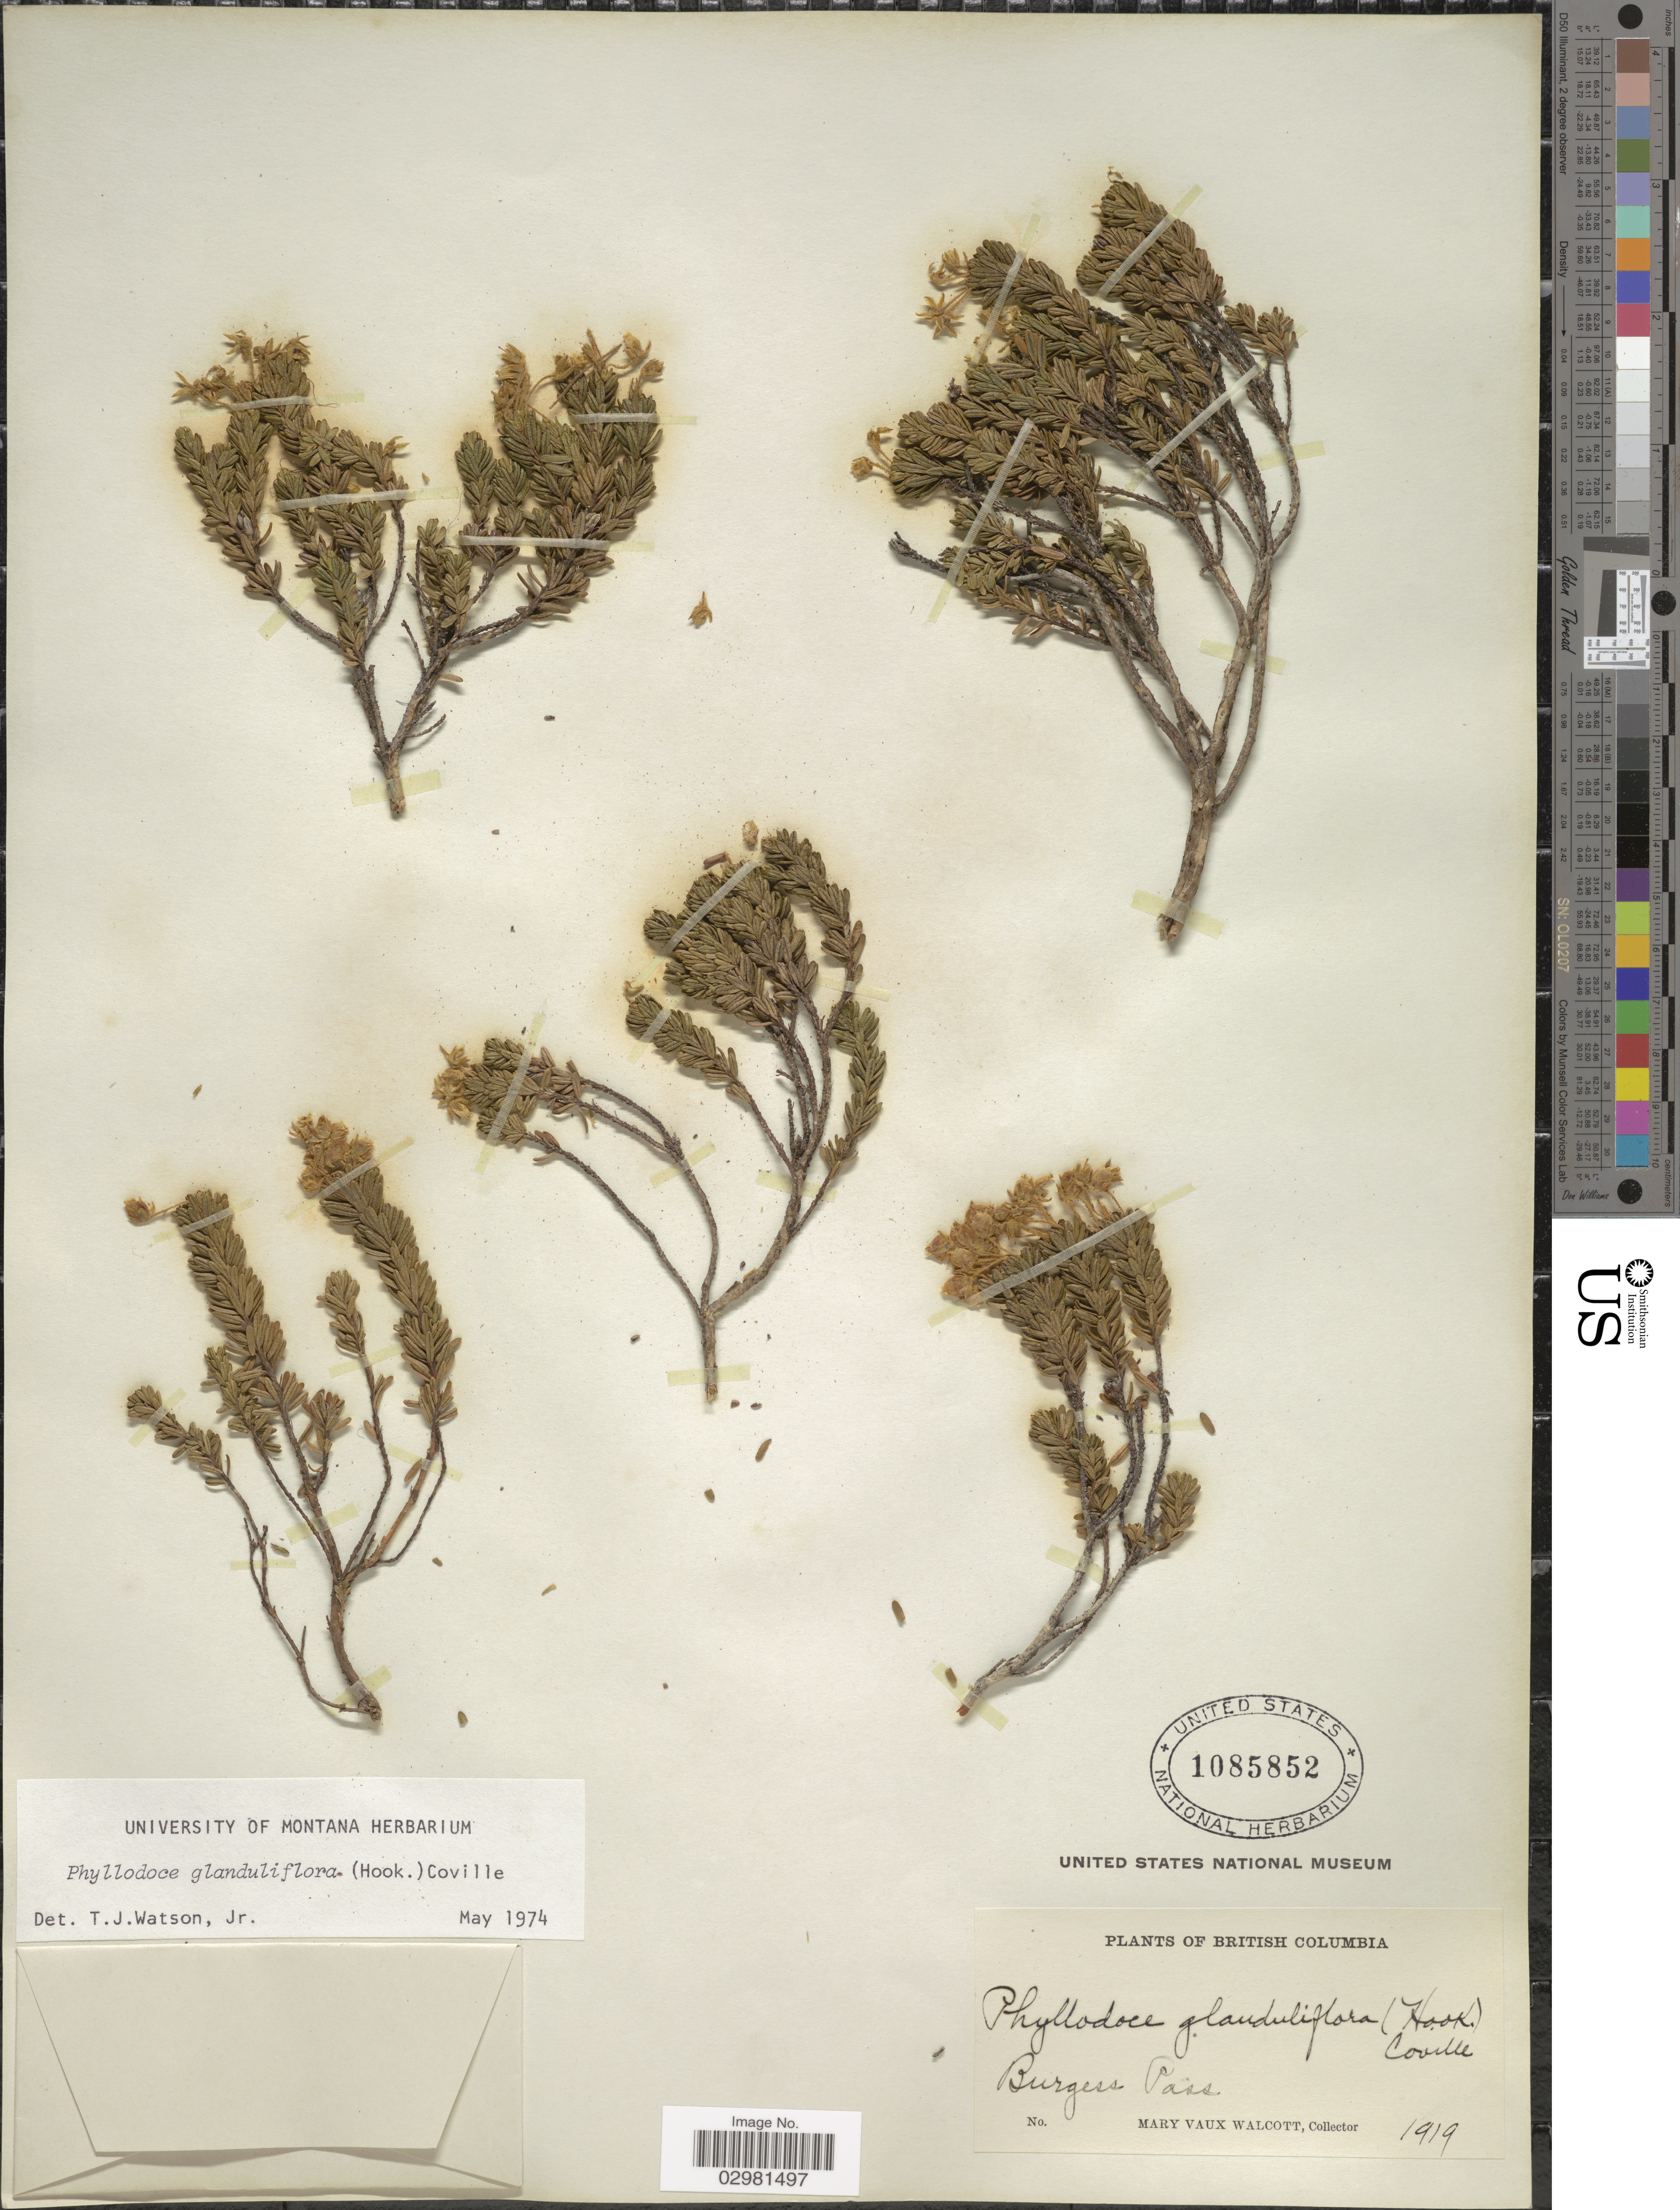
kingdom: Plantae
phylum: Tracheophyta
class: Magnoliopsida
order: Ericales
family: Ericaceae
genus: Phyllodoce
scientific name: Phyllodoce glanduliflora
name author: (Hook.) Coville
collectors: M. Walcott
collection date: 1919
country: Canada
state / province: British Columbia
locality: Burgess Pass.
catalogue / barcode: US 1085852